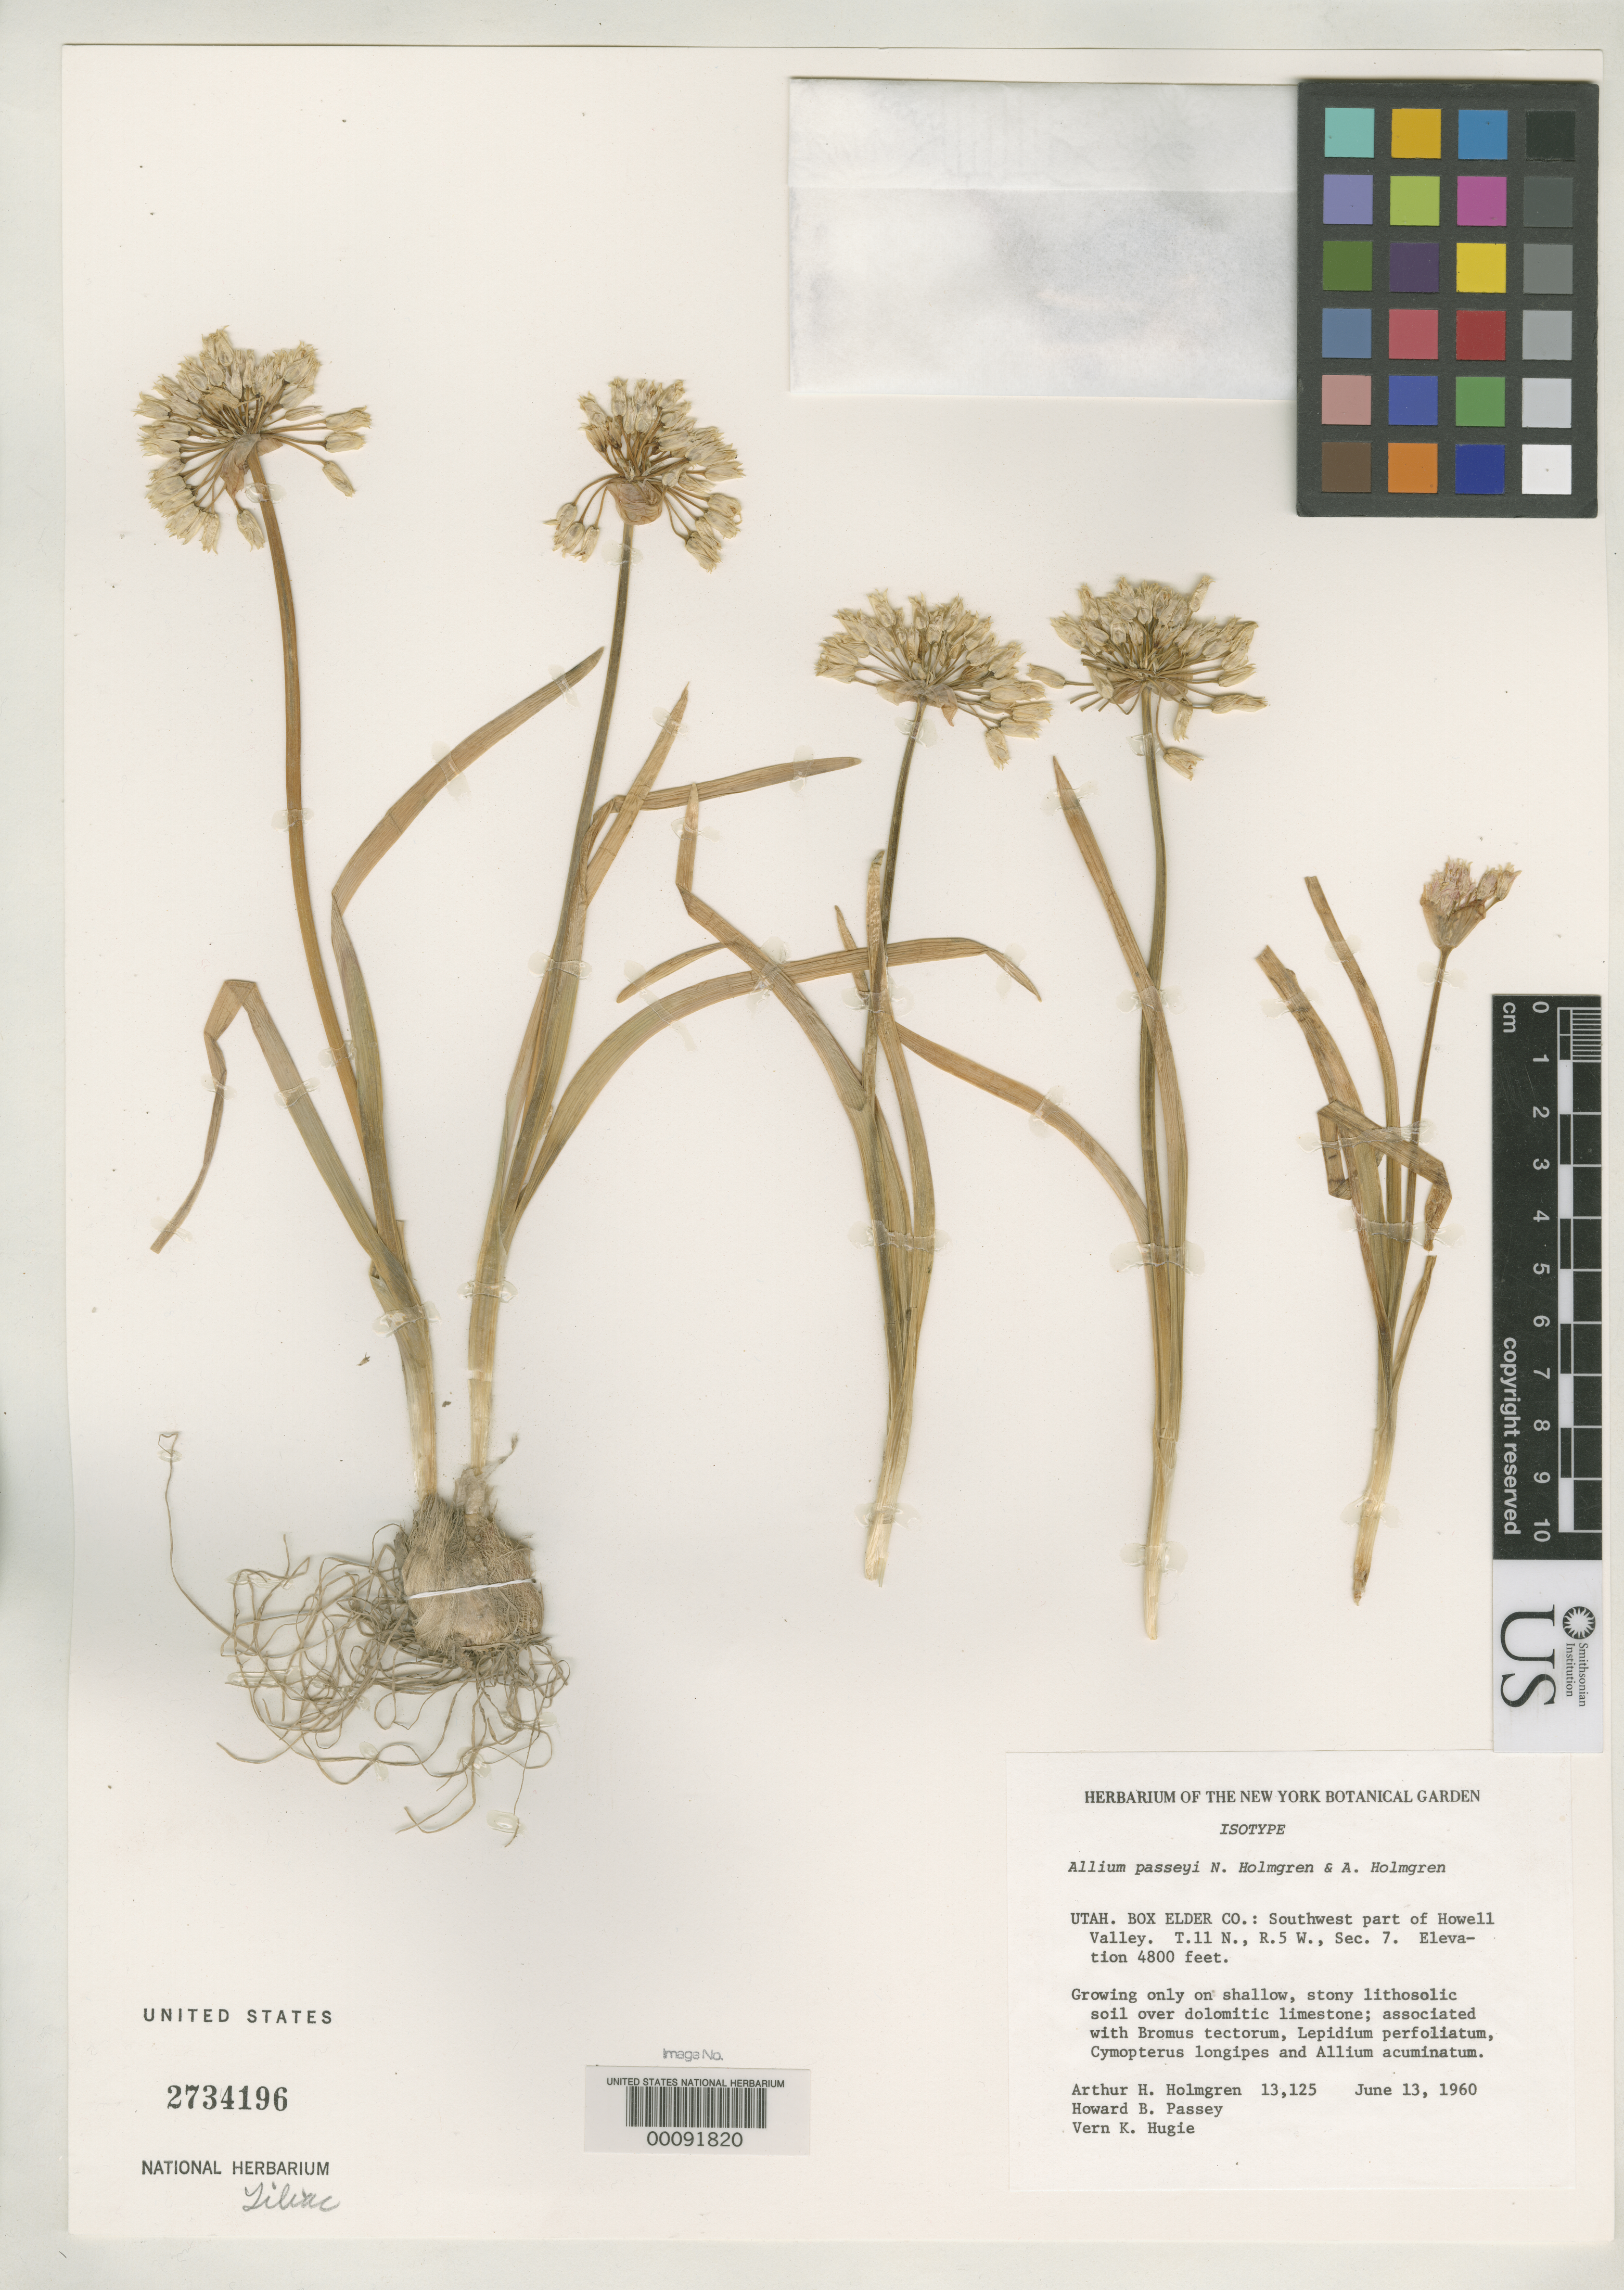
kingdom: Plantae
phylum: Tracheophyta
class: Liliopsida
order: Asparagales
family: Amaryllidaceae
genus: Allium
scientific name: Allium passeyi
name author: N.H. Holmgren & A.H. Holmgren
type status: Isotype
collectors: A. H. Holmgren, H. Passey & H. Hugie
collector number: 13125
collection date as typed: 13 Jun 1960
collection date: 1960-06-13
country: United States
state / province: Utah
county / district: Box Elder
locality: Howell Valley.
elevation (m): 1530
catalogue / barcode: US 2734196